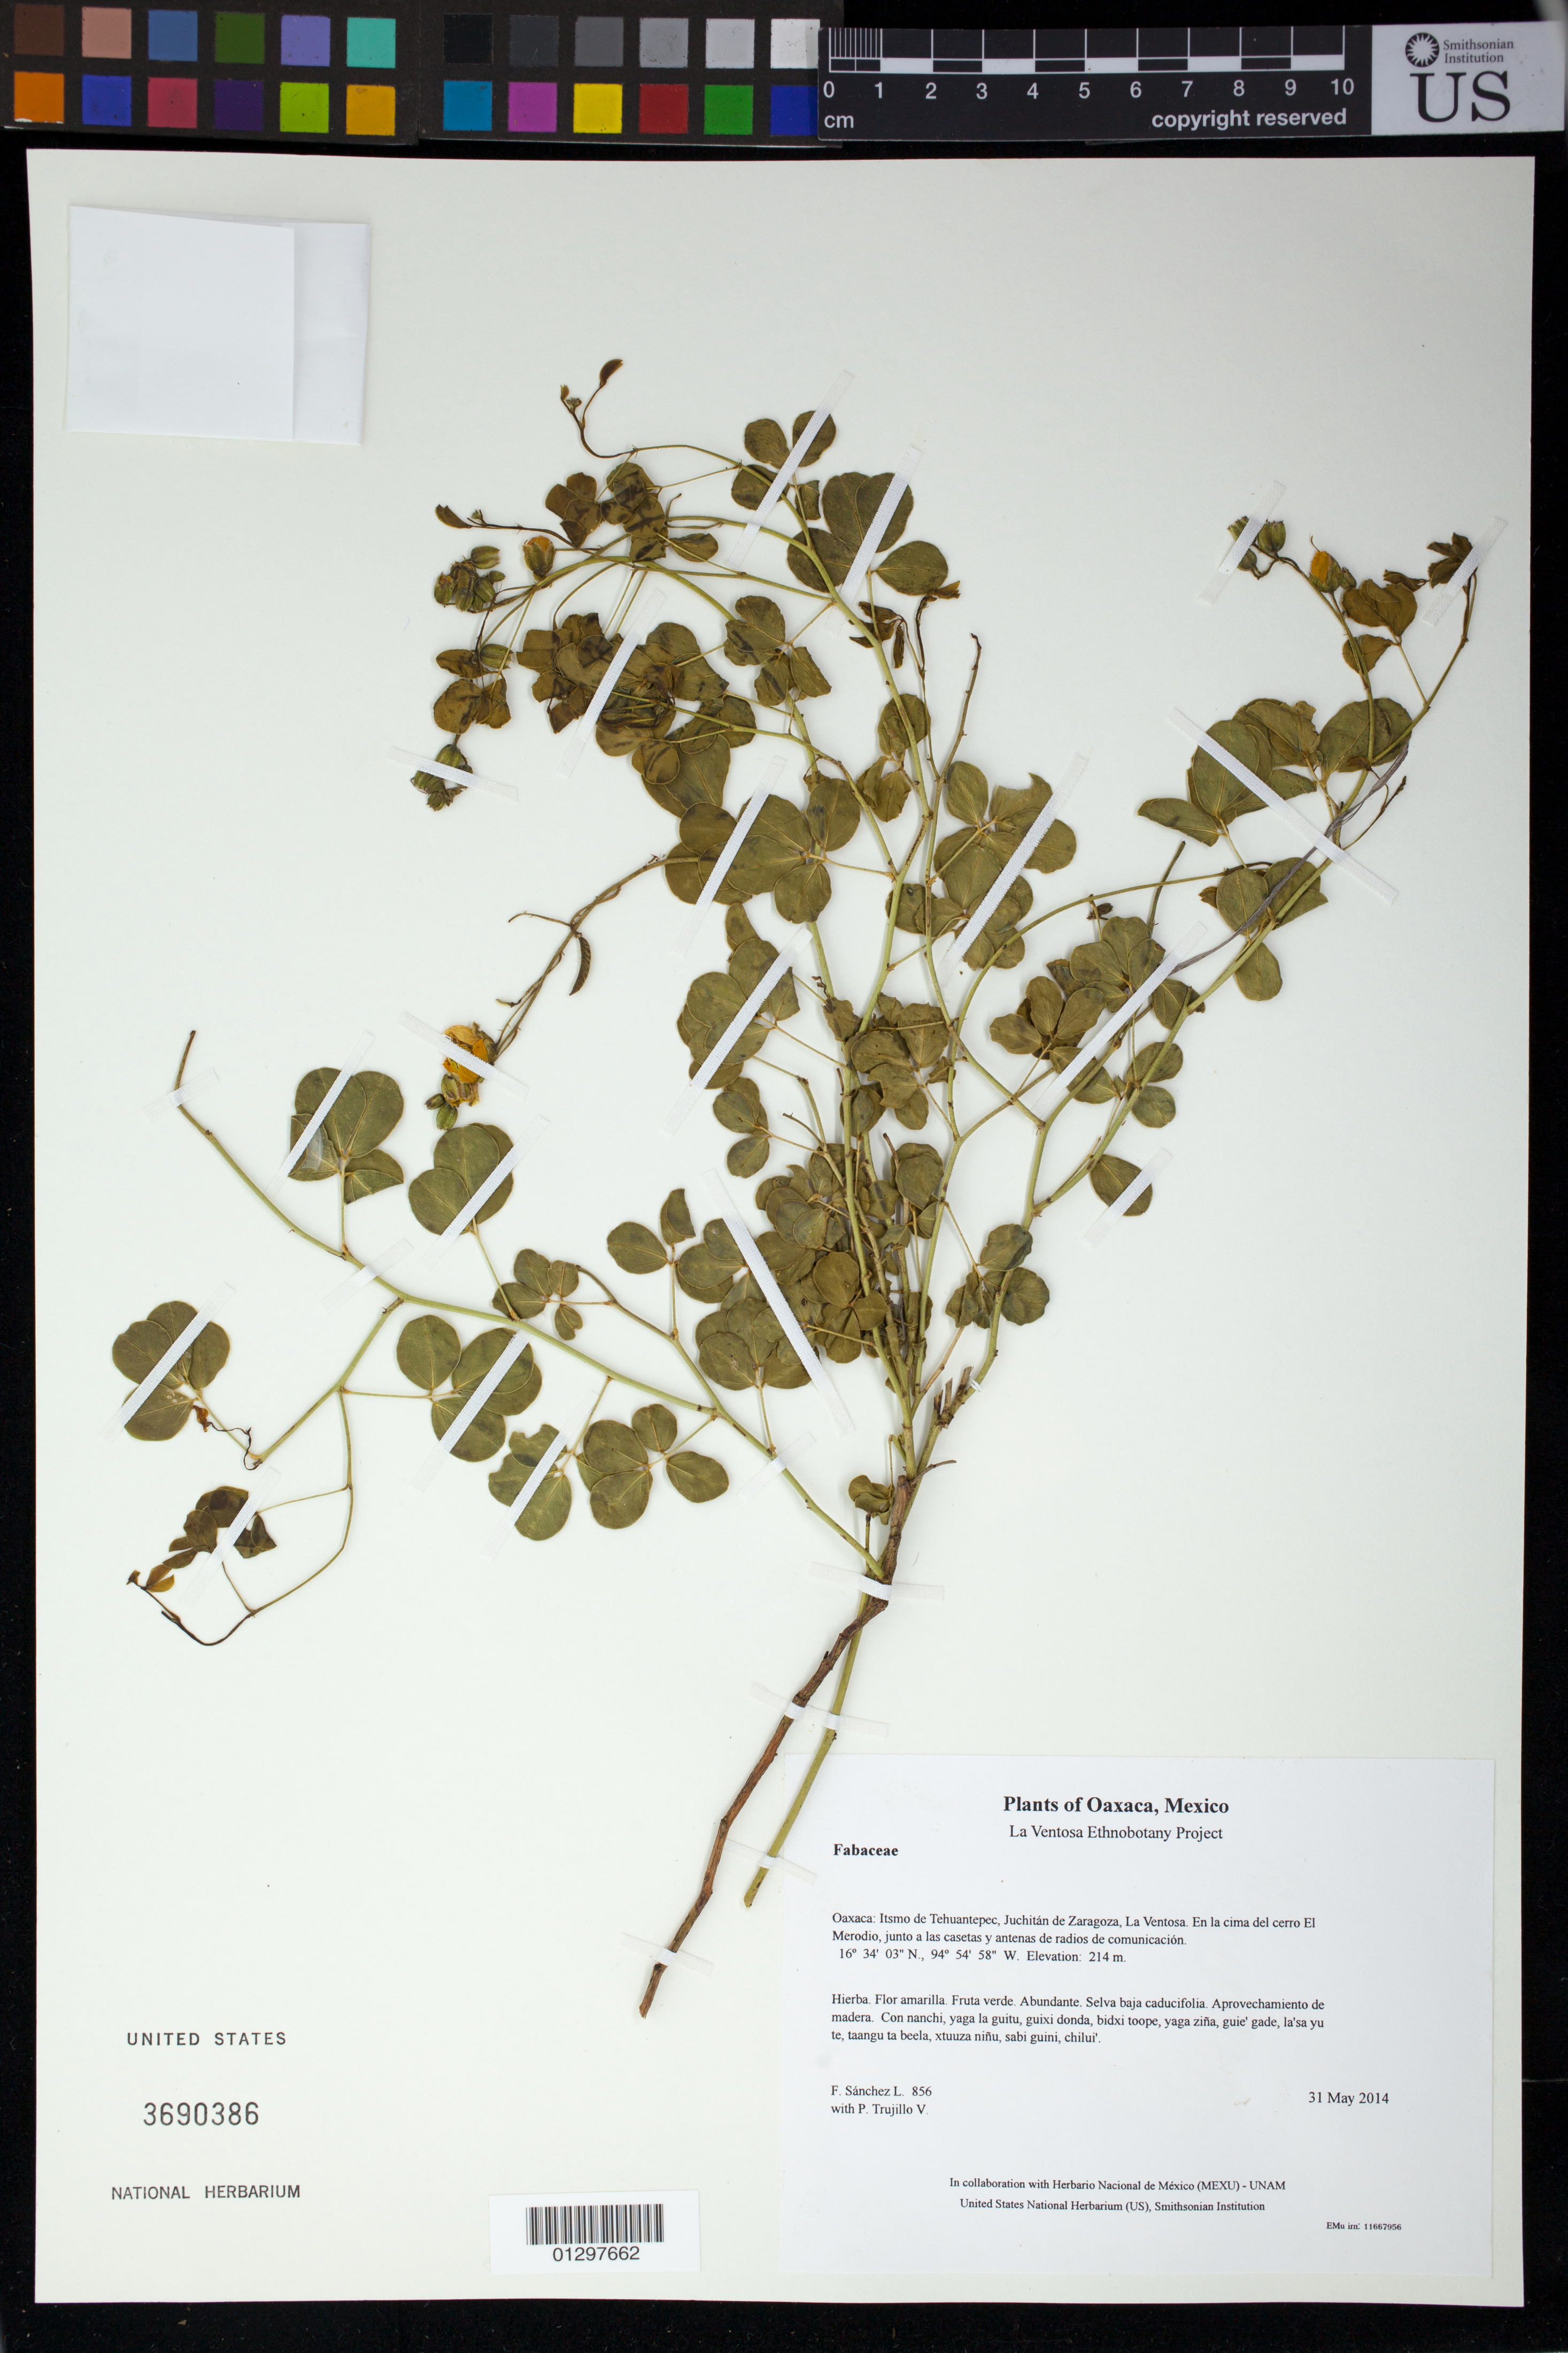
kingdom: Plantae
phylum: Tracheophyta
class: Magnoliopsida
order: Fabales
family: Fabaceae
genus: Chamaecrista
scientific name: Chamaecrista hispidula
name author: (Vahl) H.S. Irwin & Barneby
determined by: Souza, A. O.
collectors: F. Sánchez L. & P. Trujillo V.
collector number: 856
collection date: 2014-05-31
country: Mexico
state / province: Oaxaca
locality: Itsmo de Tehuantepec, Juchitán de Zaragoza, La Ventosa. En la cima del cerro El Merodio, junto a las casetas y antenas de radios de comunicación.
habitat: Selva baja caducifolia. Aprovechamiento de madera.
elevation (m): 214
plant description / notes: JEBOT, MEXU, SERO, US; Guixi layu. Guie' naguchi. Cuaananaxhi naga'. Stale.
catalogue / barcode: US 3690386